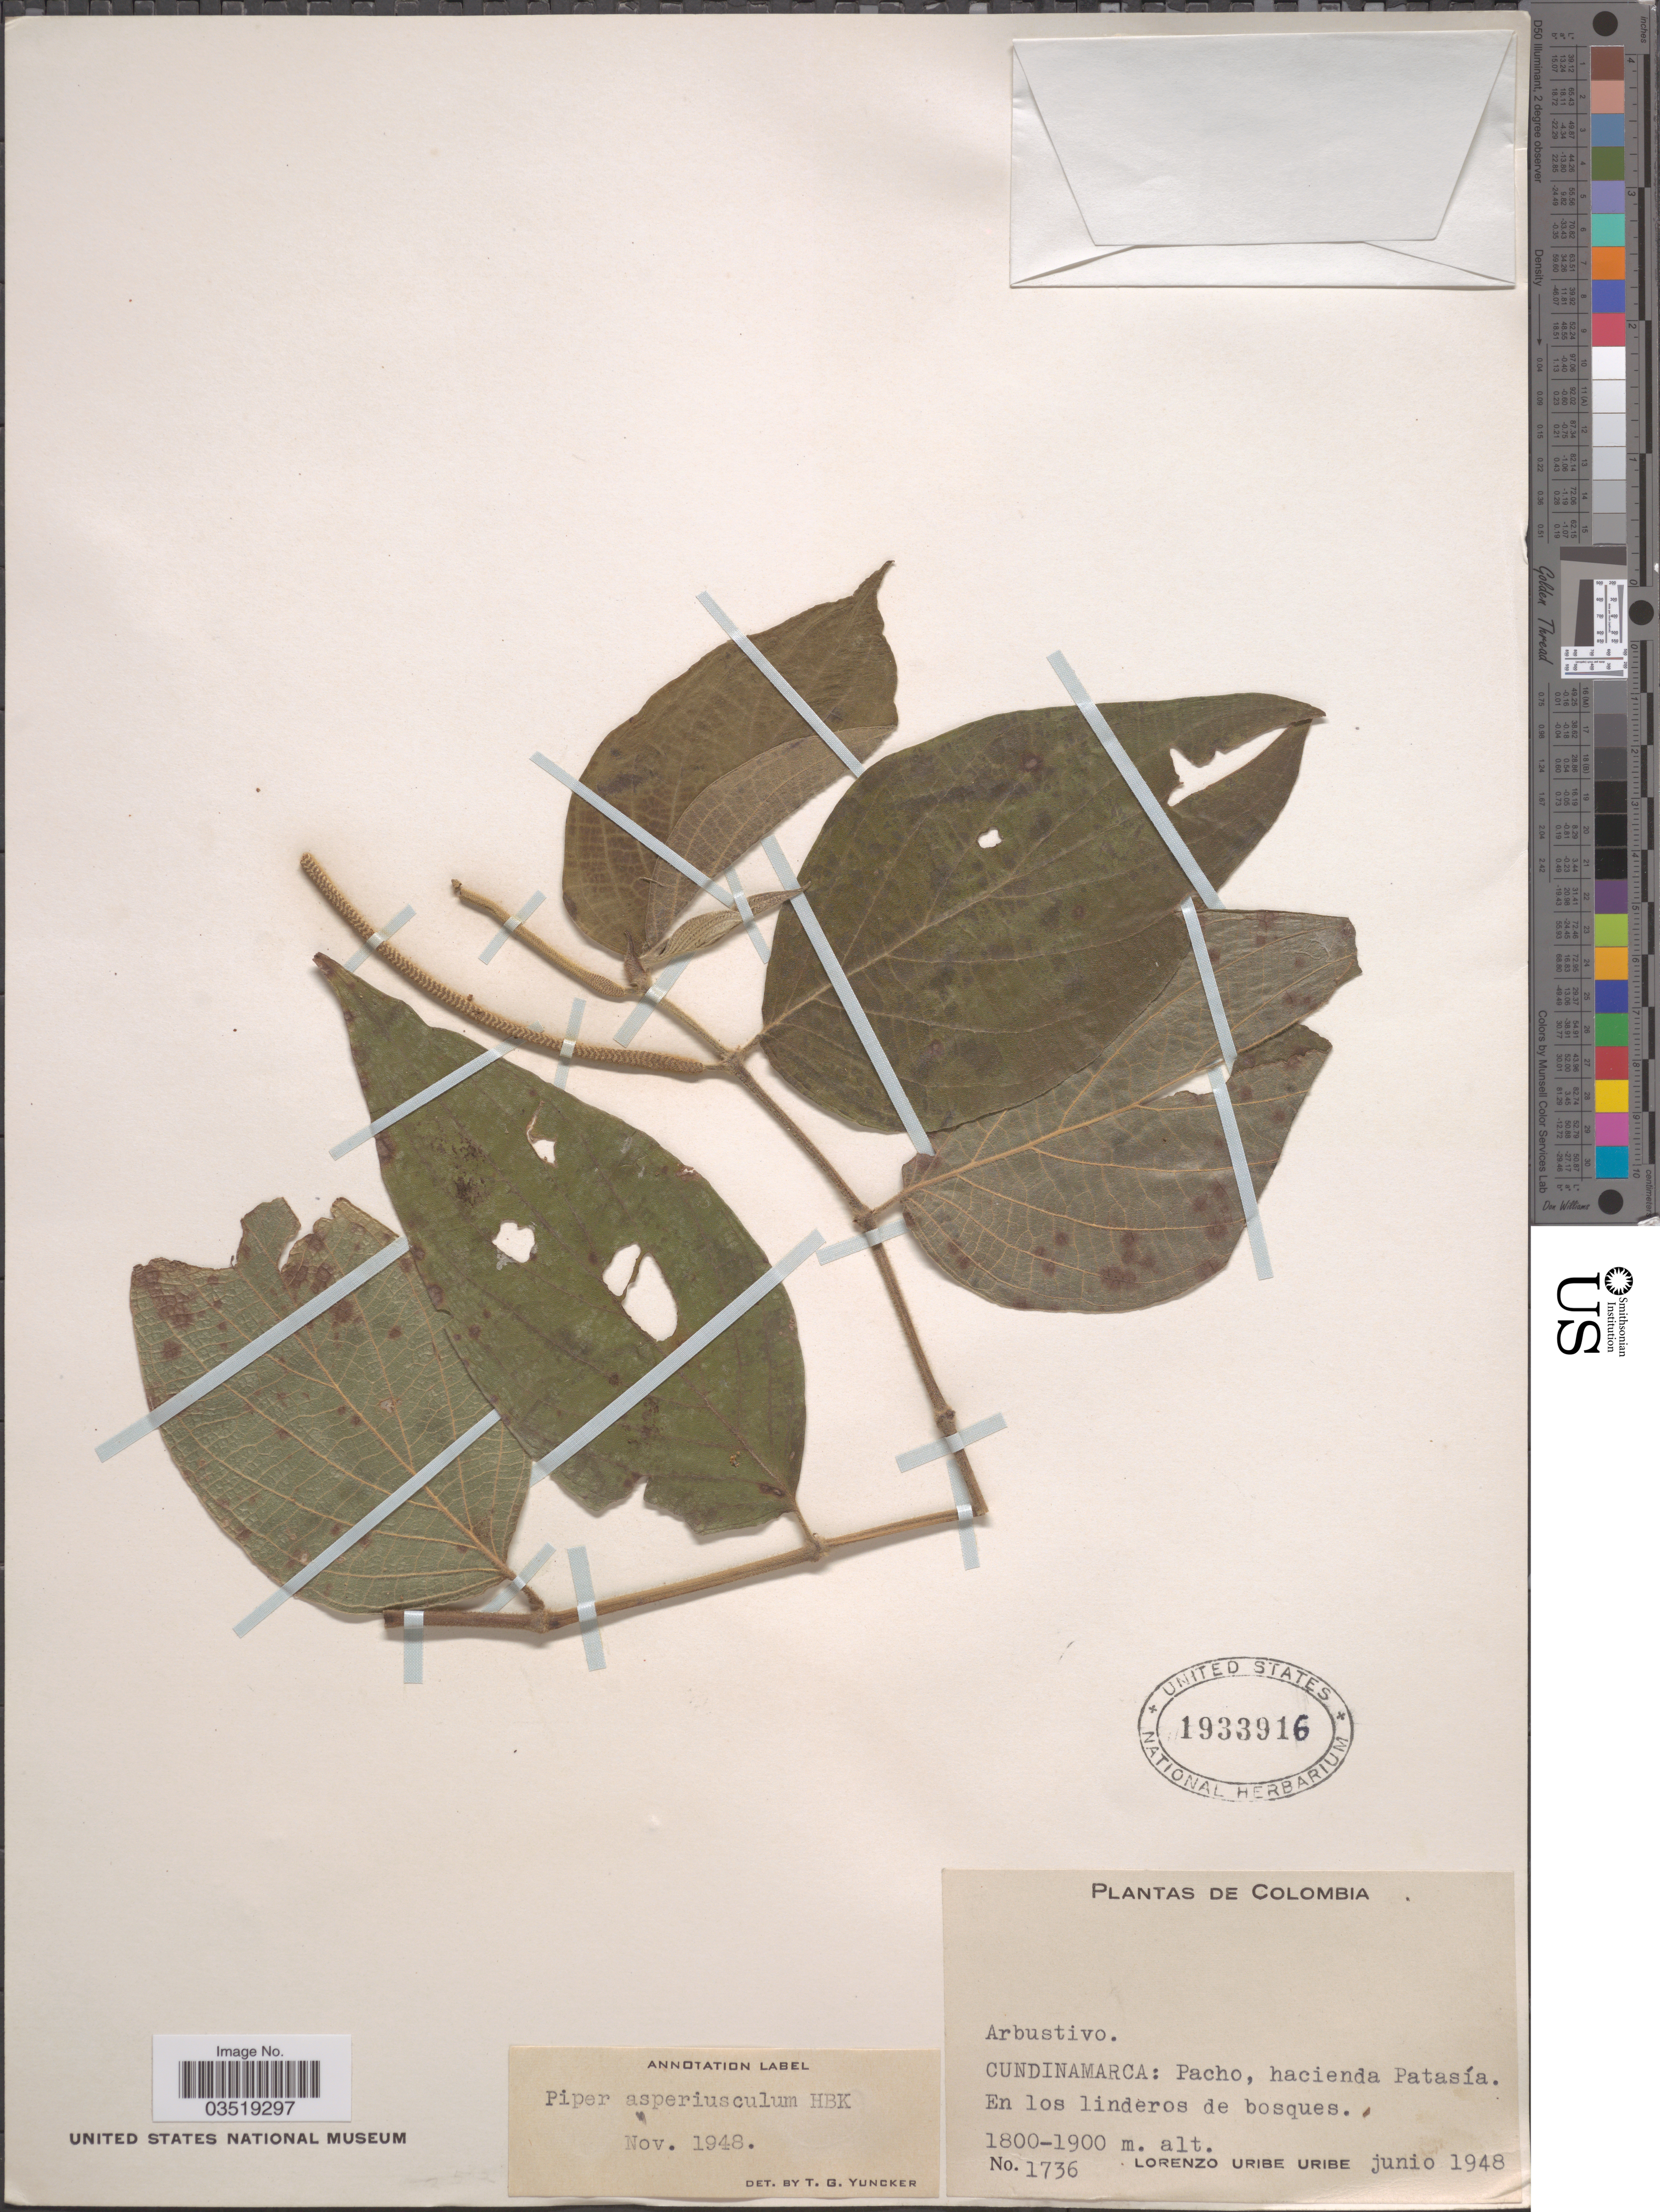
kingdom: Plantae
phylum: Tracheophyta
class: Magnoliopsida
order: Piperales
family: Piperaceae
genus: Piper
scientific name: Piper asperiusculum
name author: Kunth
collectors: L. Uribe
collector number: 1736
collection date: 1948-06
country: Colombia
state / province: Cundinamarca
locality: Pacho, hacienda Patasía.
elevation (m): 1800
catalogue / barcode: US 1933916